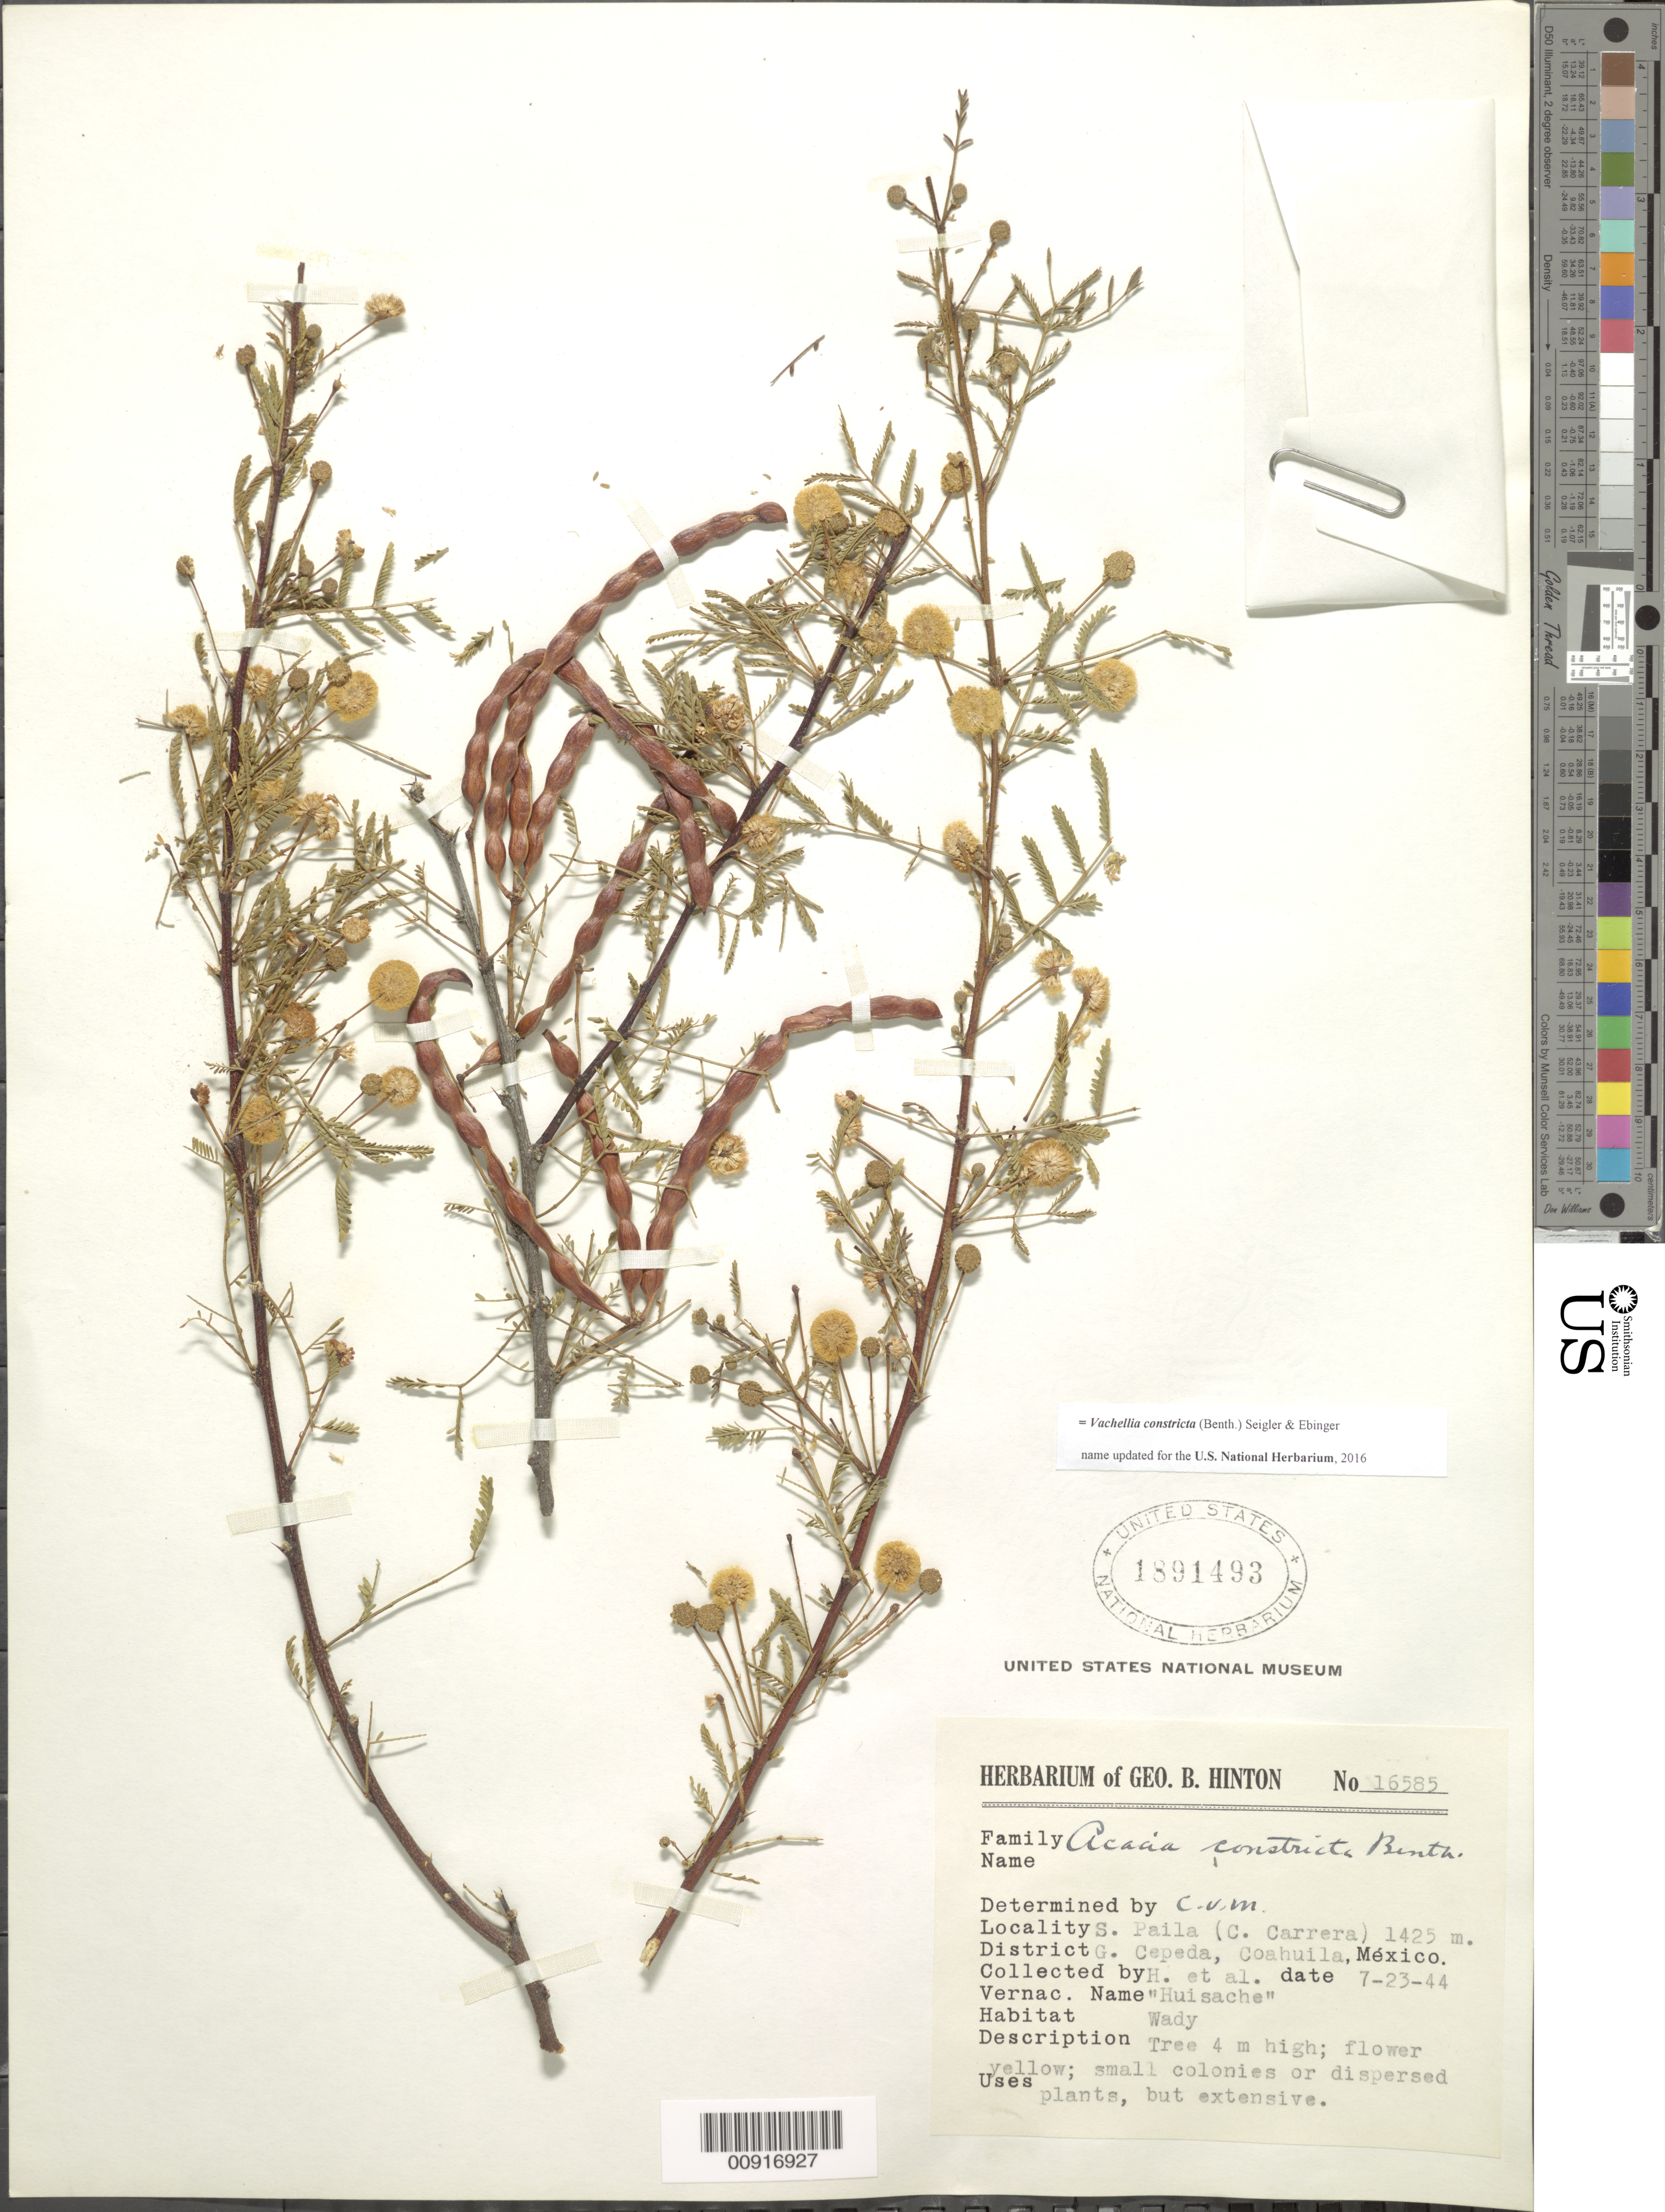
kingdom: Plantae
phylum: Tracheophyta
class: Magnoliopsida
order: Fabales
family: Fabaceae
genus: Vachellia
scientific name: Vachellia constricta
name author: (Benth.) Seigler & Ebinger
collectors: G. B. Hinton & et al.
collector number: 16585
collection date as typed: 23 Jul 1944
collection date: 1944-07-23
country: Mexico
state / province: Coahuila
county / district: General Cepeda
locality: S. Paila (C. Carrera), District General Cepeda, Coahuila.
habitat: Wady.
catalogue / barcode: US 1891493